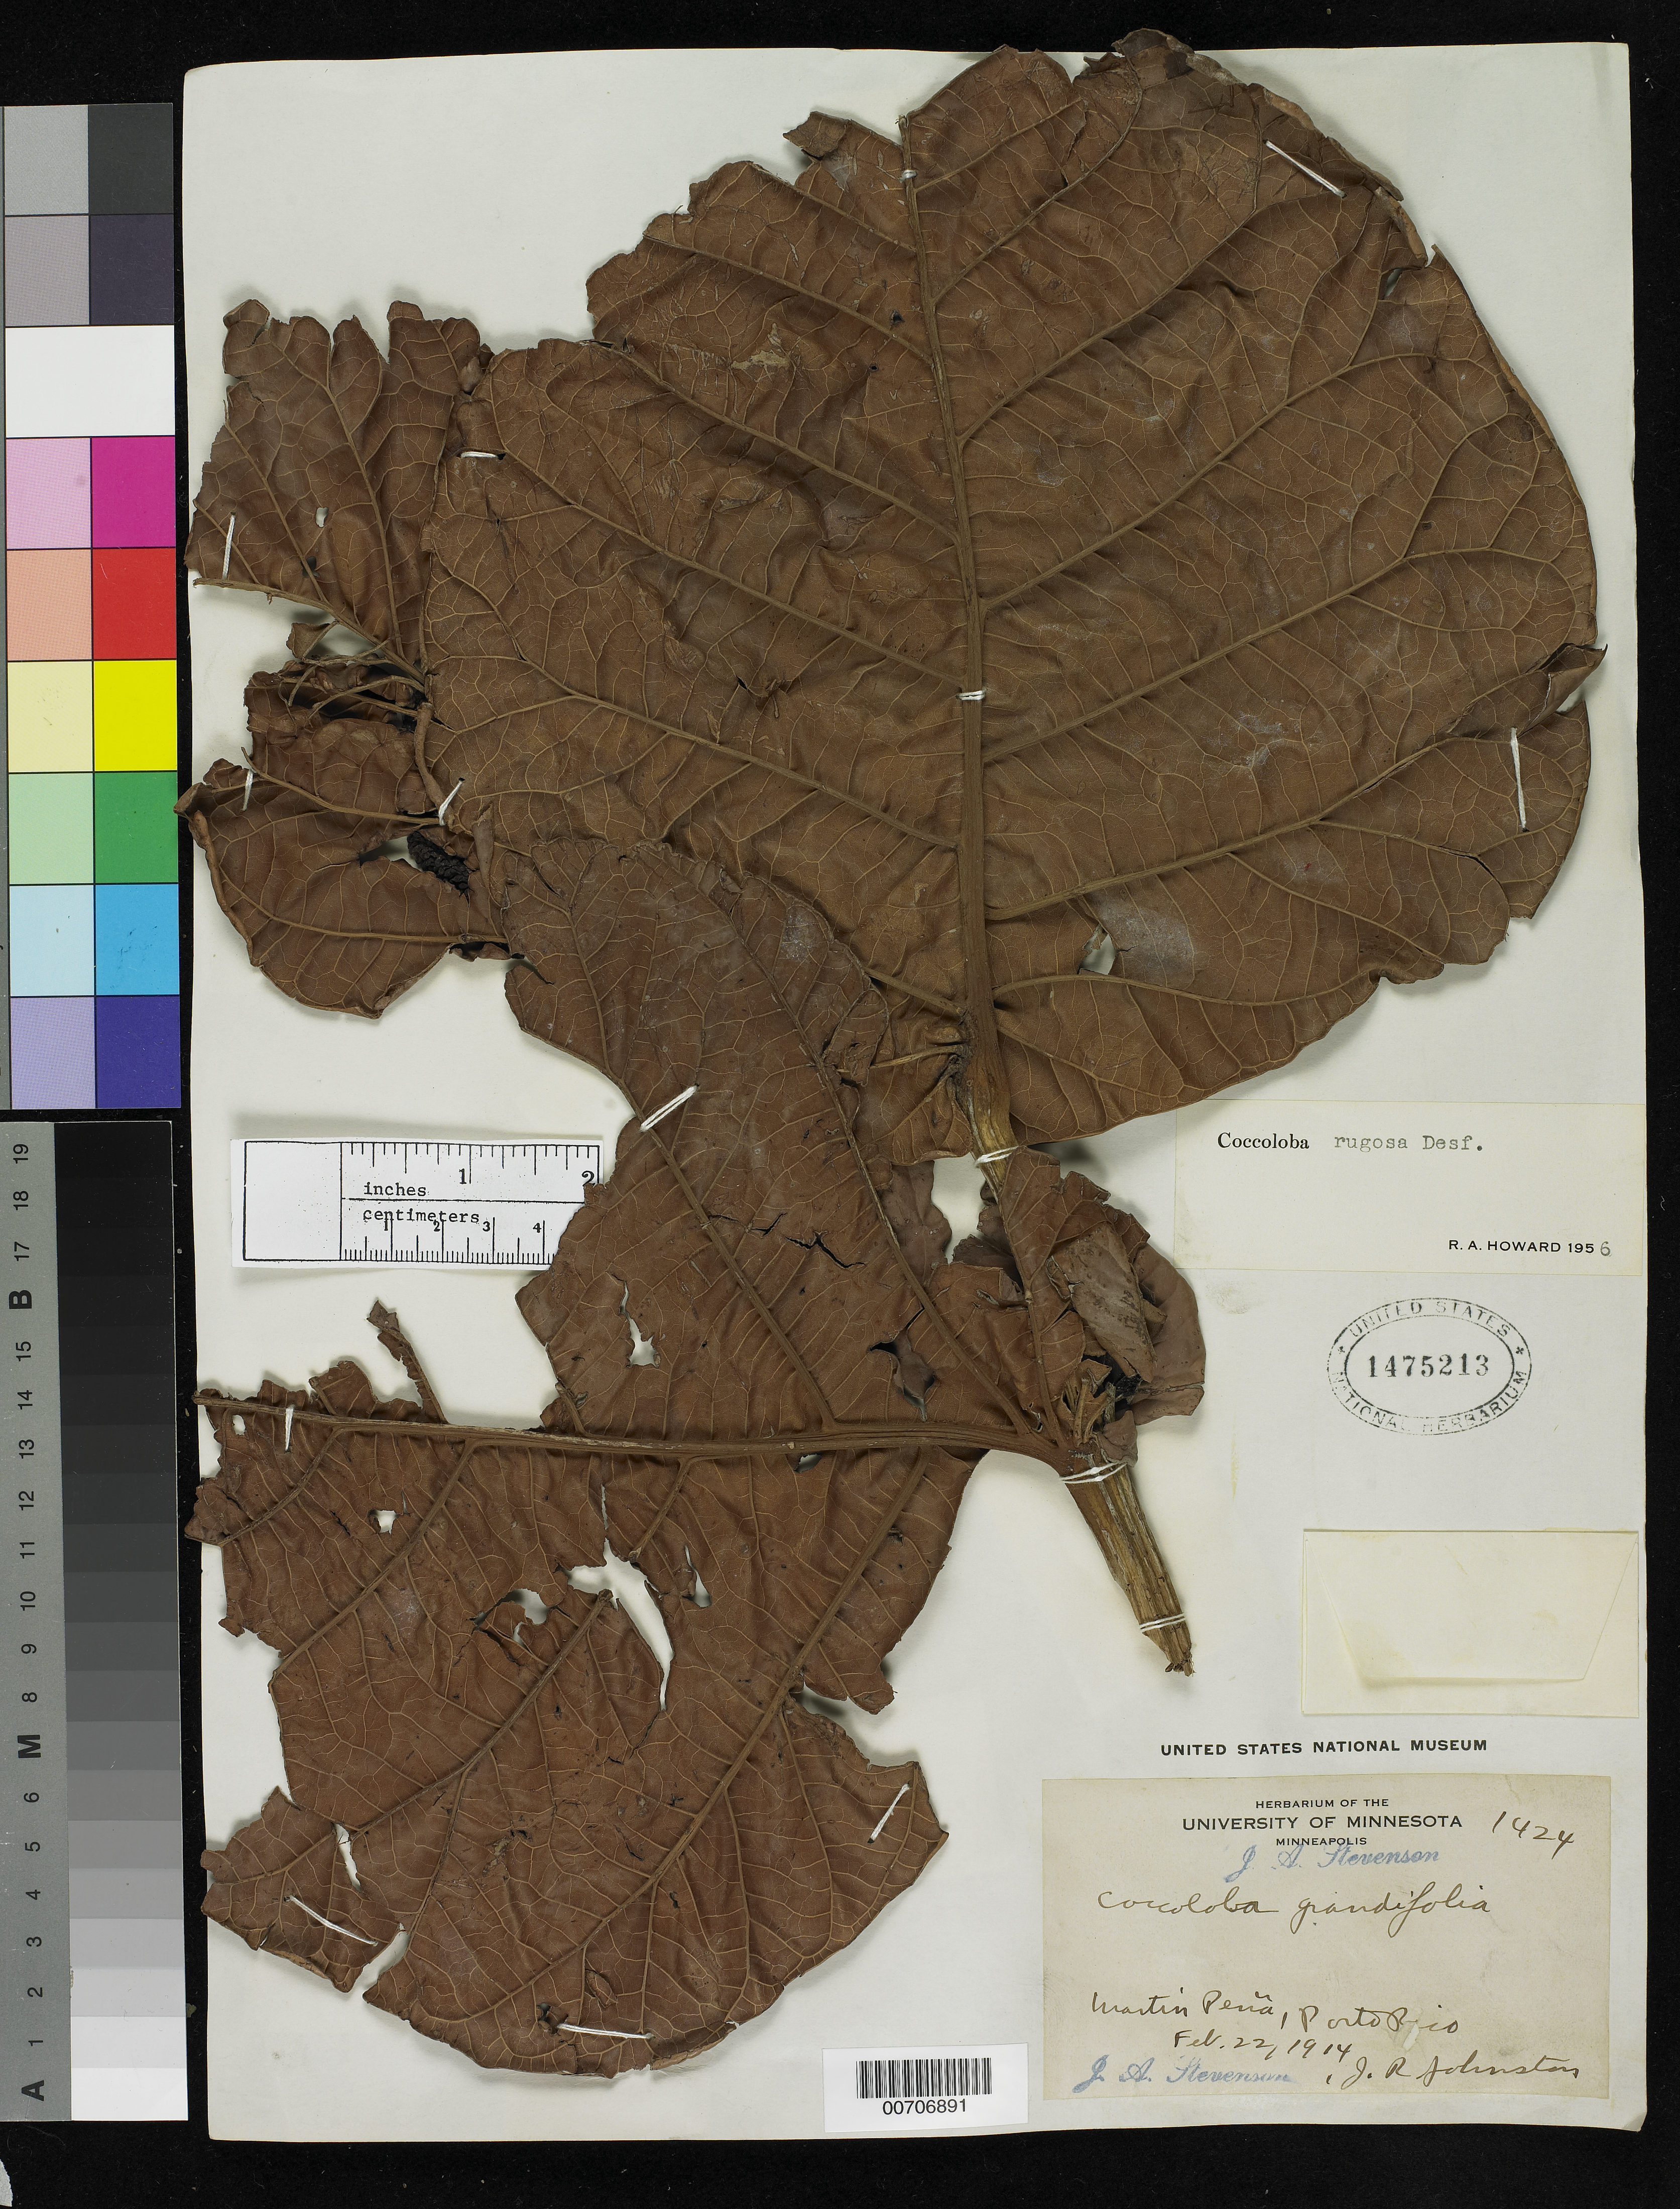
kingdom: Plantae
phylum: Tracheophyta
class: Magnoliopsida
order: Caryophyllales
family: Polygonaceae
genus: Coccoloba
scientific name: Coccoloba rugosa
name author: Desf.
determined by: Howard, R. A.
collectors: J. Stevenson & J. Johnston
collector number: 1424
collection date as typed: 22 Feb 1914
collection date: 1914-02-22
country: Puerto Rico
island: Greater Antilles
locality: Martin Peña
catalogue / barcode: US 1475213